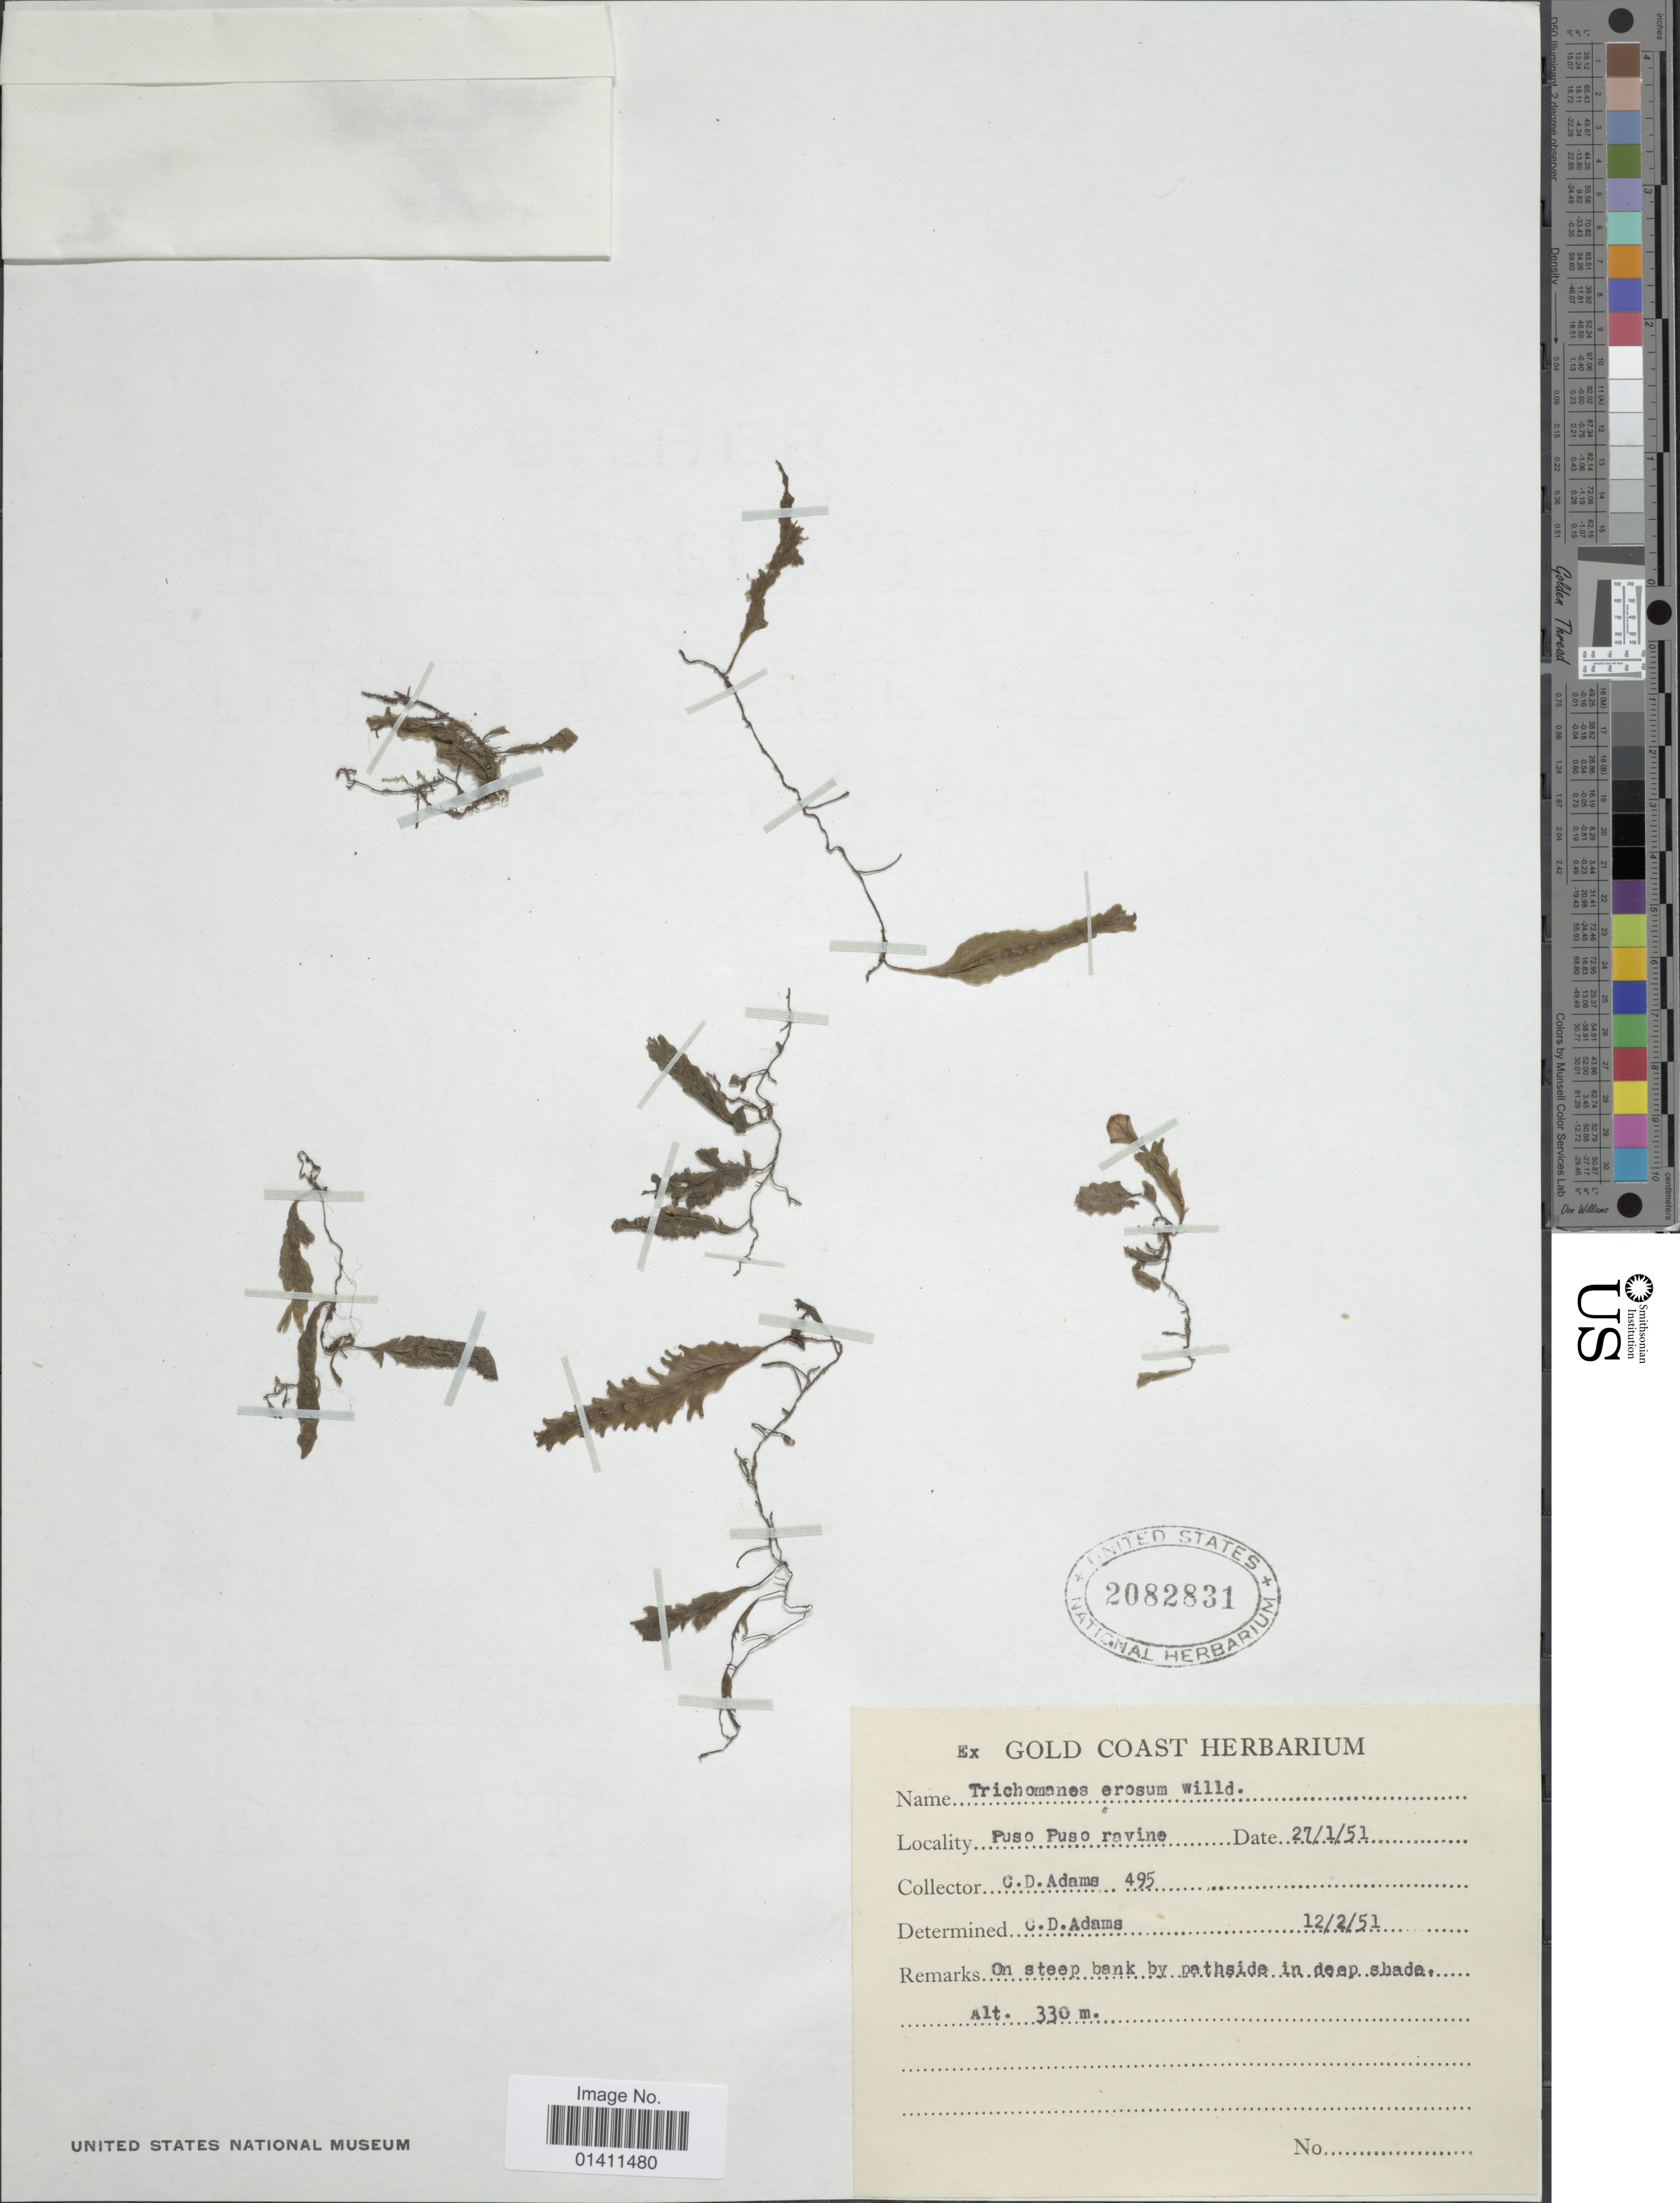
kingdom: Plantae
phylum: Tracheophyta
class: Polypodiopsida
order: Hymenophyllales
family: Hymenophyllaceae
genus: Didymoglossum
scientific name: Didymoglossum erosum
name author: (Willd.) J.P. Roux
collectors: C. D. Adams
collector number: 495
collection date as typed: Transcribed d/m/y: 27/1/51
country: Ghana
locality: Puso Puso ravine.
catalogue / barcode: US 2082831